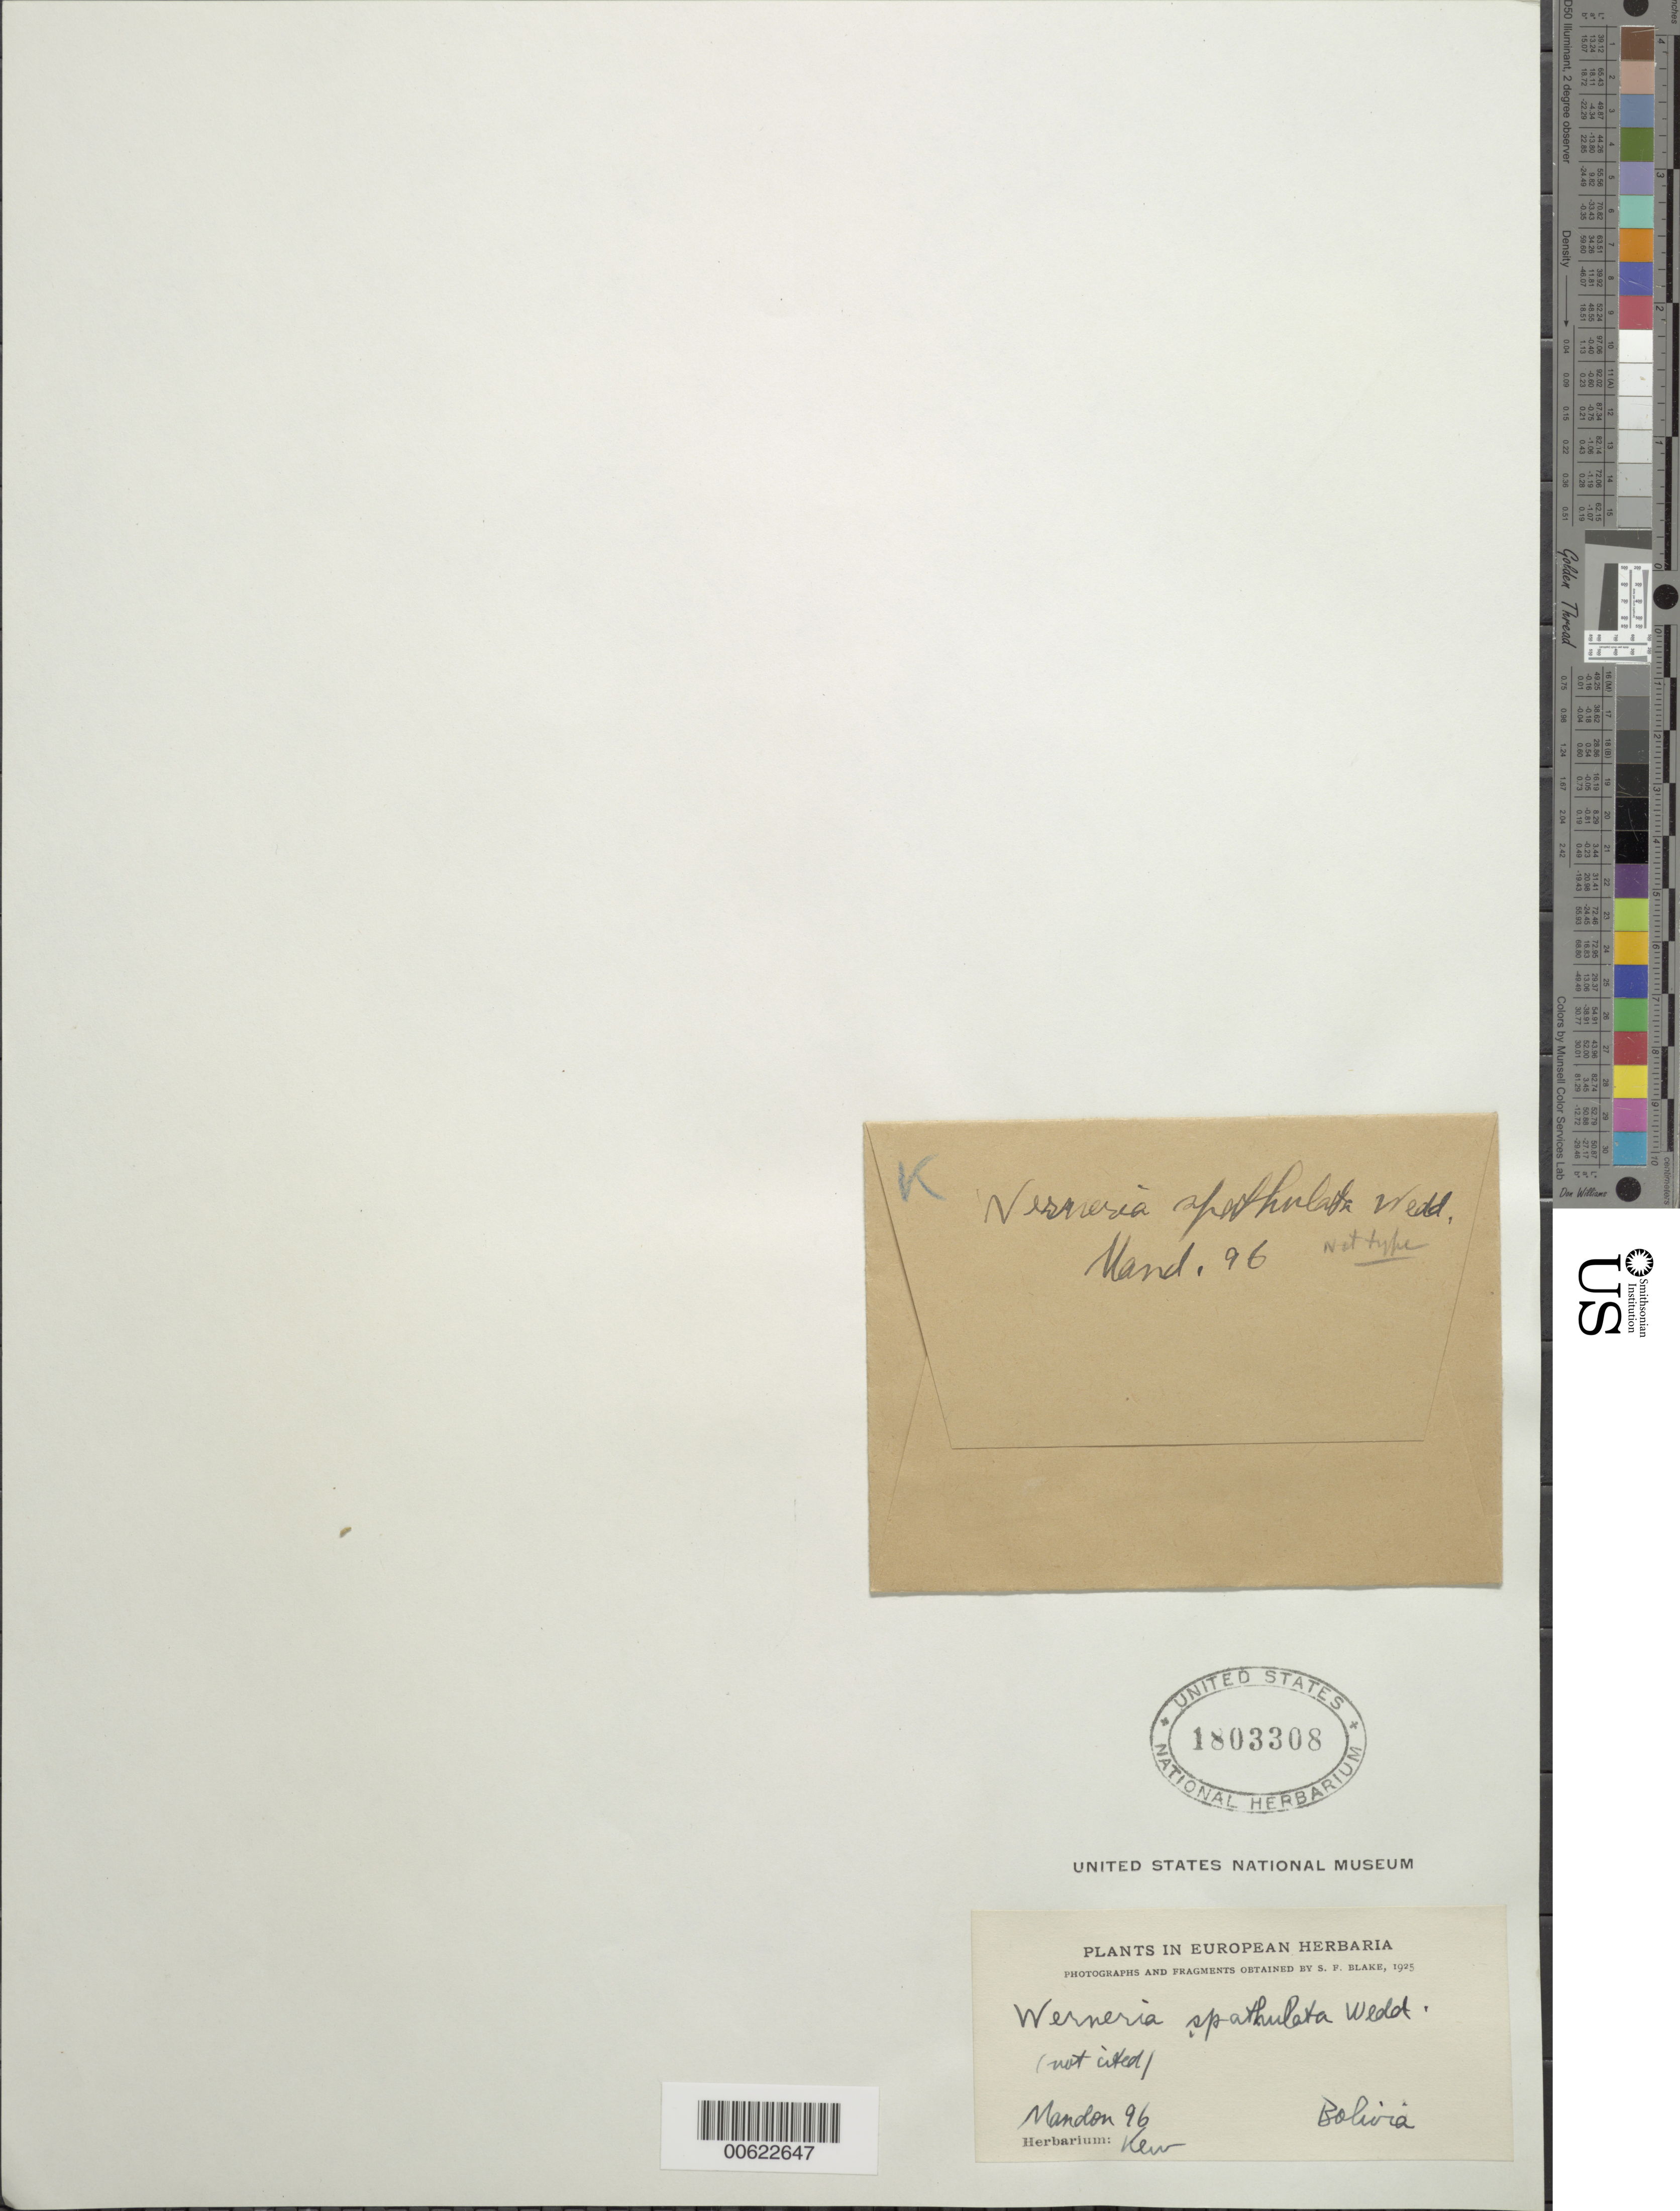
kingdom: Plantae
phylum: Tracheophyta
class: Magnoliopsida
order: Asterales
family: Asteraceae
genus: Werneria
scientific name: Werneria spathulata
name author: Wedd.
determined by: Calvo, Joel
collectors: Mandon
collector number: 96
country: Bolivia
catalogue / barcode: US 1803308